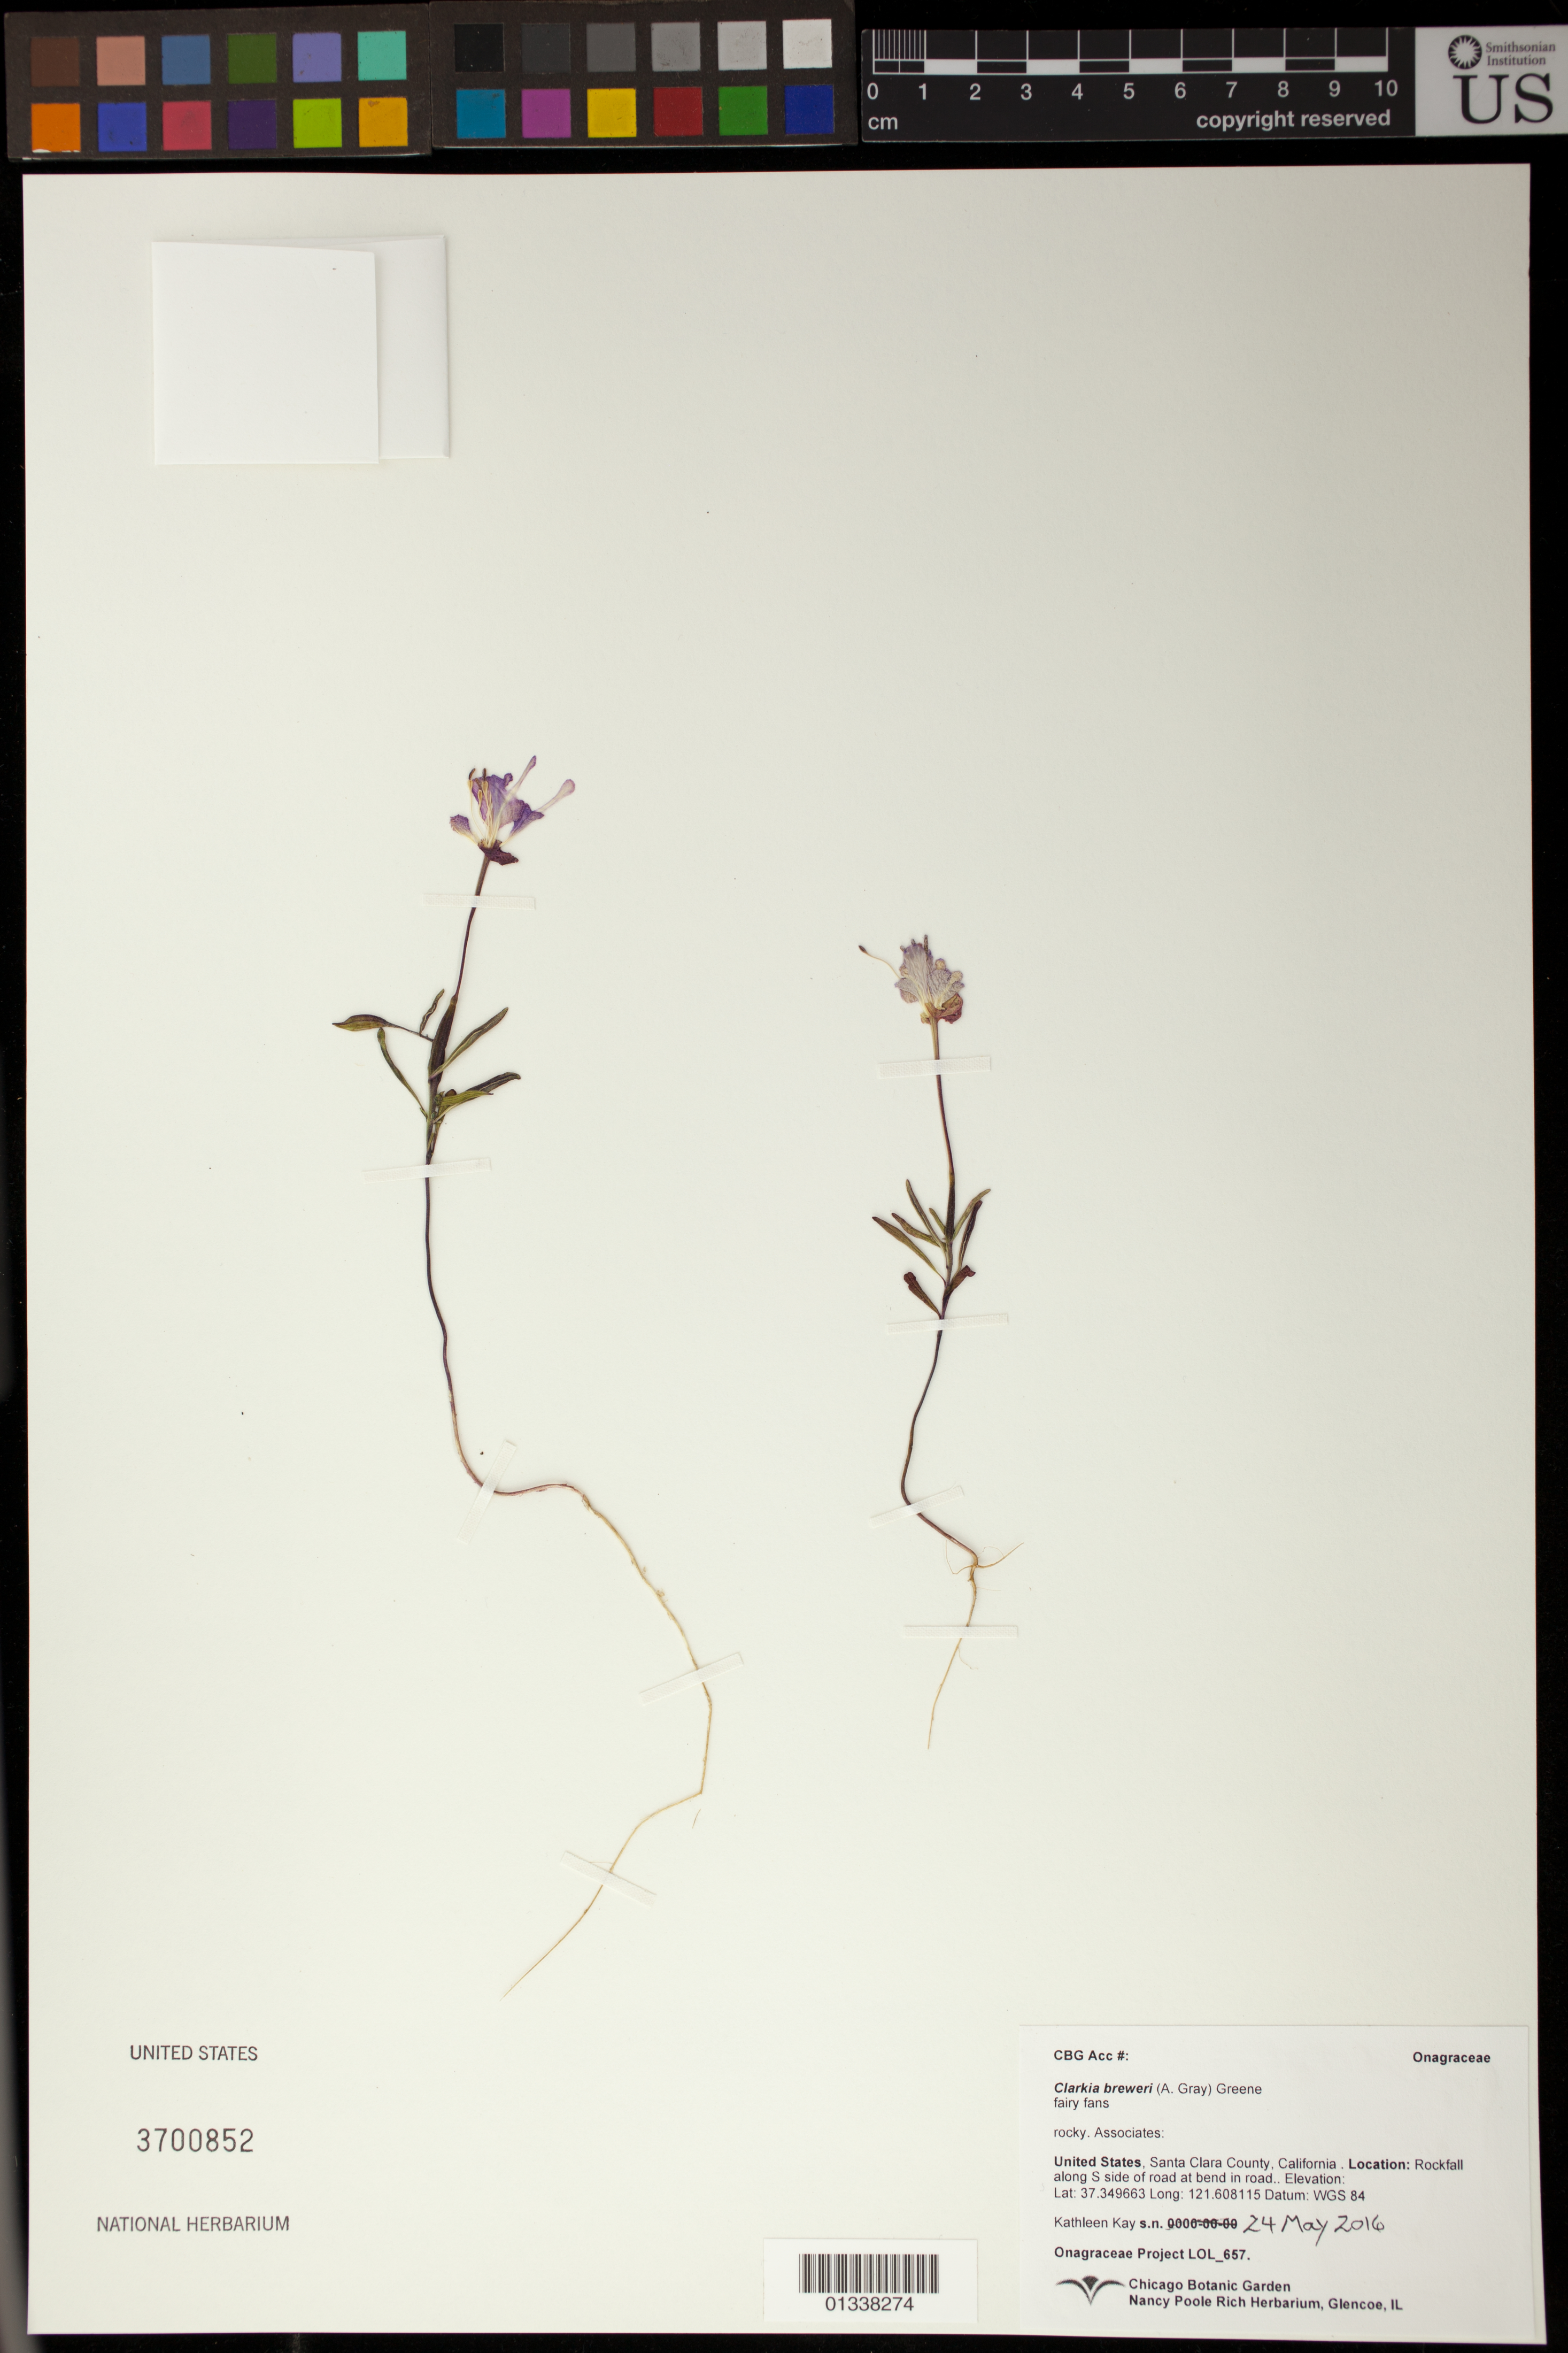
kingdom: Plantae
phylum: Tracheophyta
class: Magnoliopsida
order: Myrtales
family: Onagraceae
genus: Clarkia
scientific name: Clarkia breweri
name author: (A. Gray) Greene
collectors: K. Kay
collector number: LOL 657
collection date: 2016-05-24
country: United States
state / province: California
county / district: Santa Clara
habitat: rocky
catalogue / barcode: US 3700852